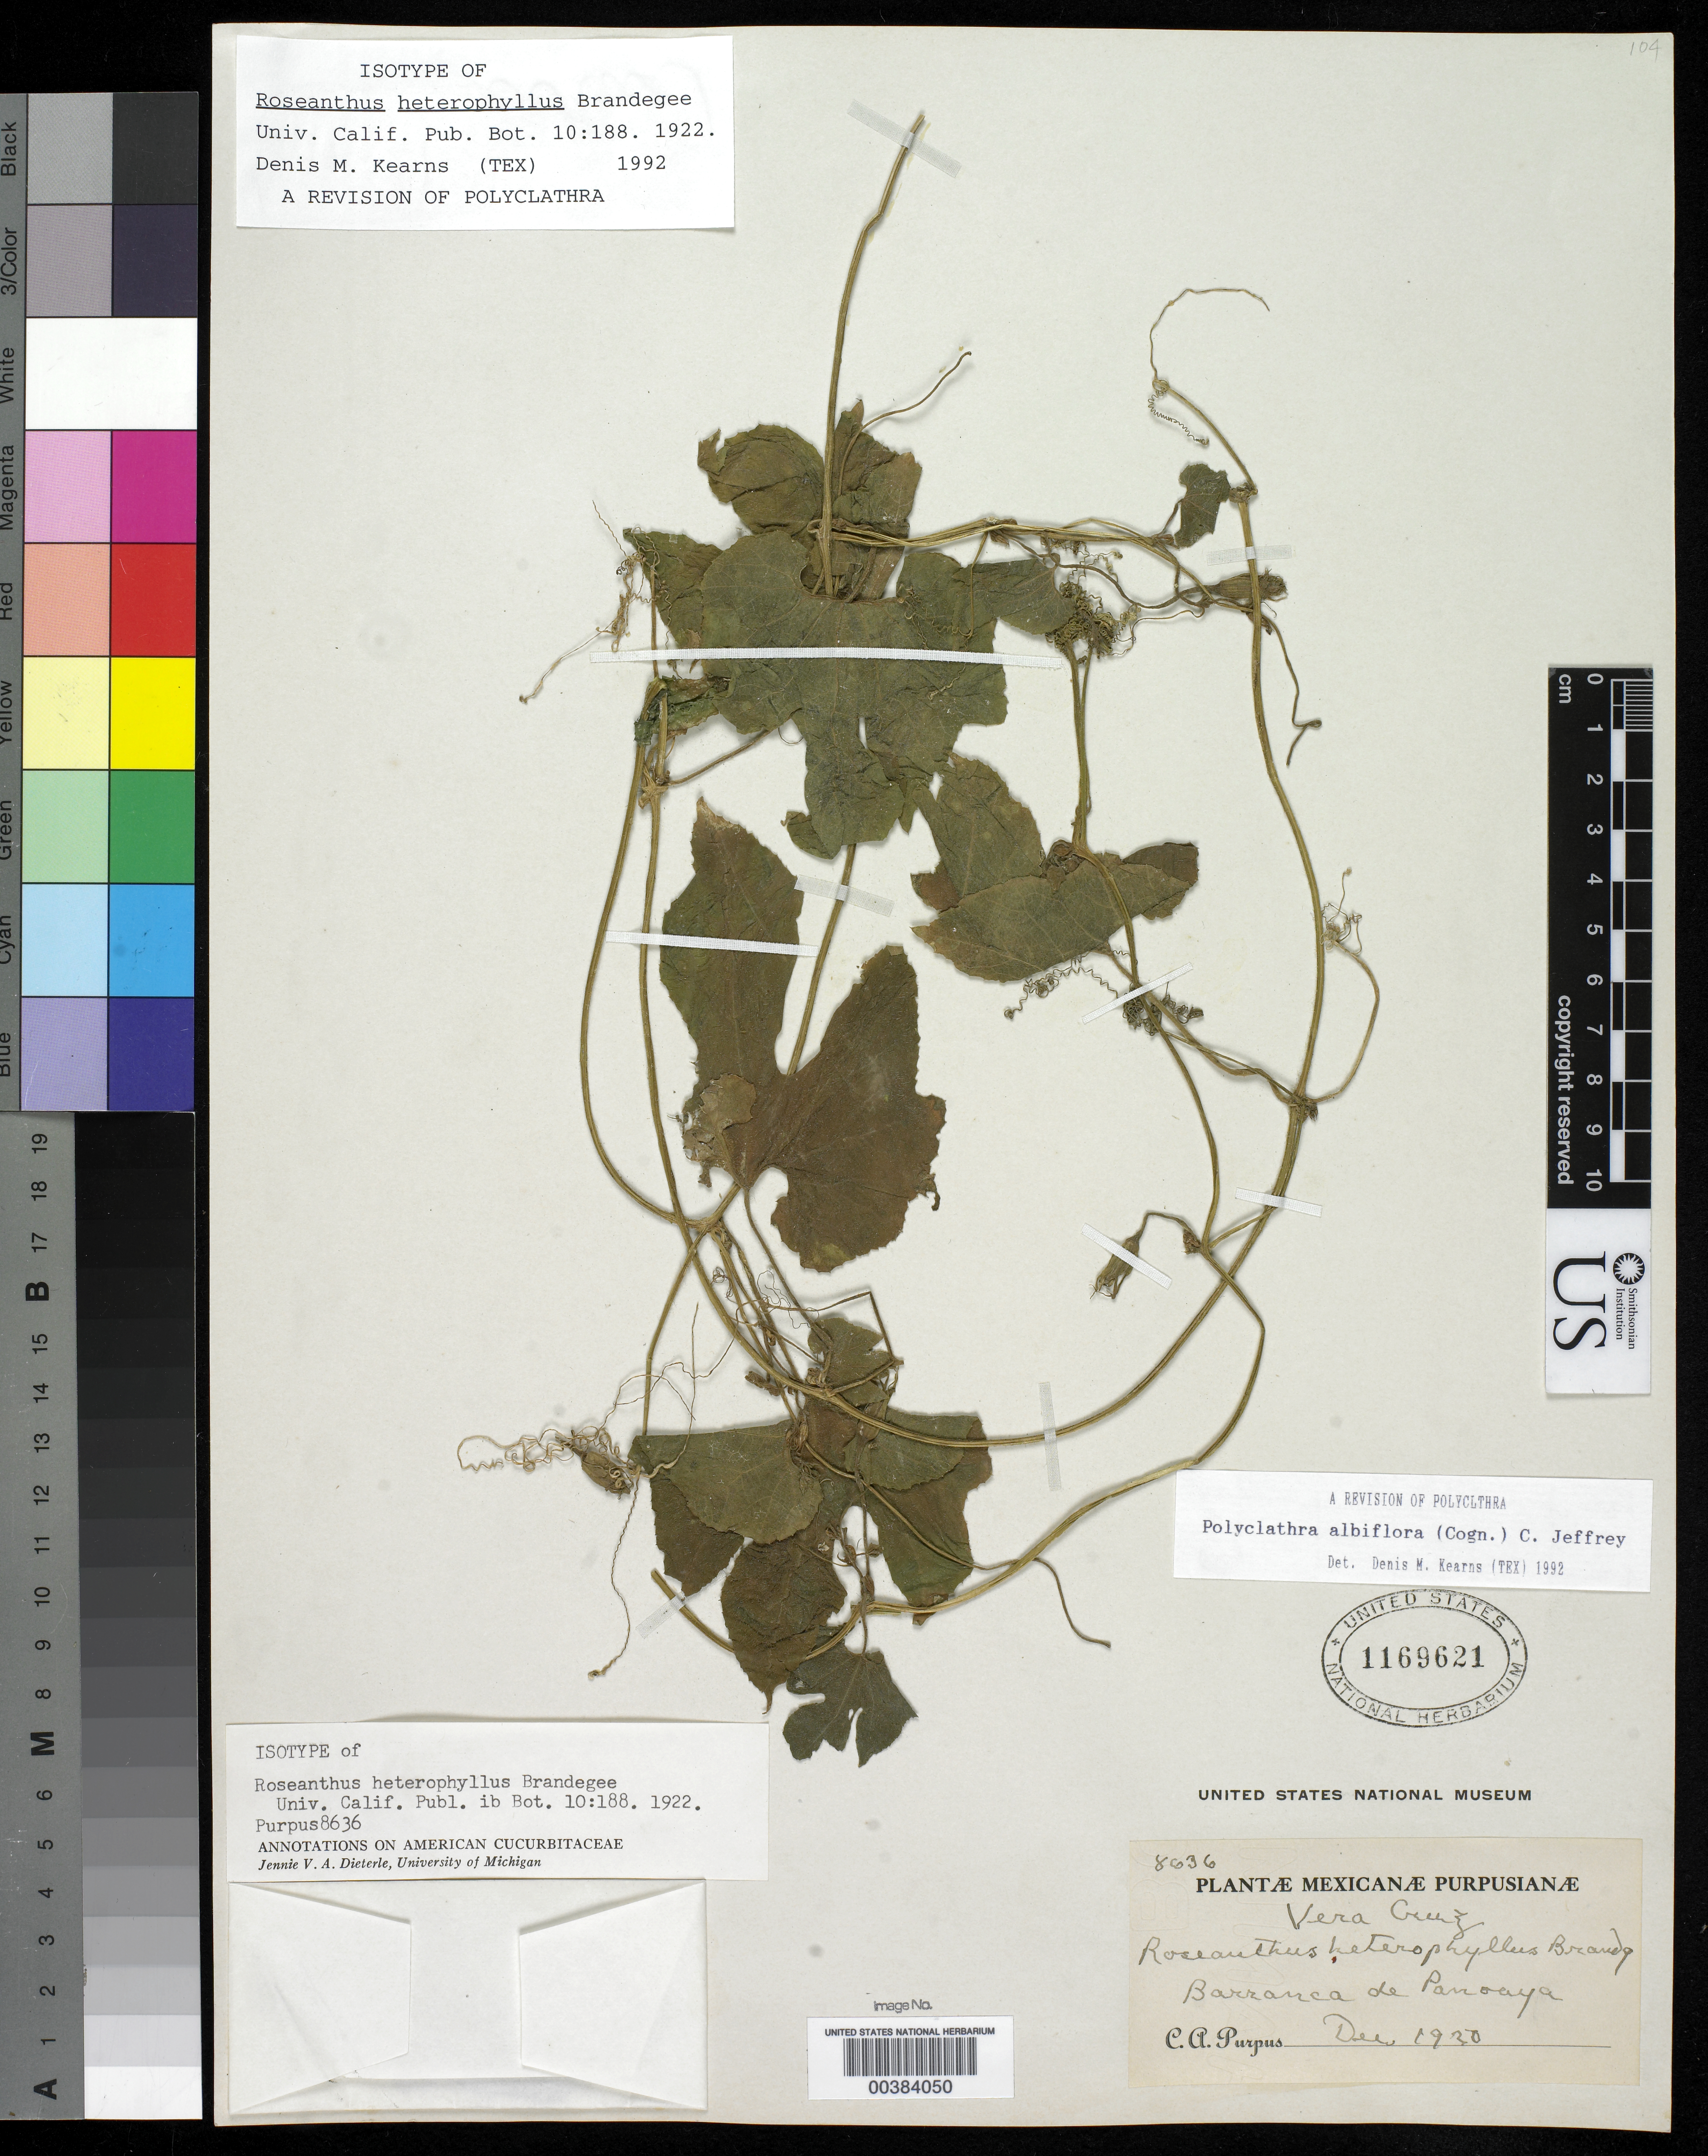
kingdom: Plantae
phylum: Tracheophyta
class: Magnoliopsida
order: Cucurbitales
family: Cucurbitaceae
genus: Roseanthus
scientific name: Roseanthus heterophyllus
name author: Brandegee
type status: Isotype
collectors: C. A. Purpus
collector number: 8636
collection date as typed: Dec 1920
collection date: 1920-12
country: Mexico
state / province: Veracruz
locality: Barranca de Panoaya.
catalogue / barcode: US 1169621